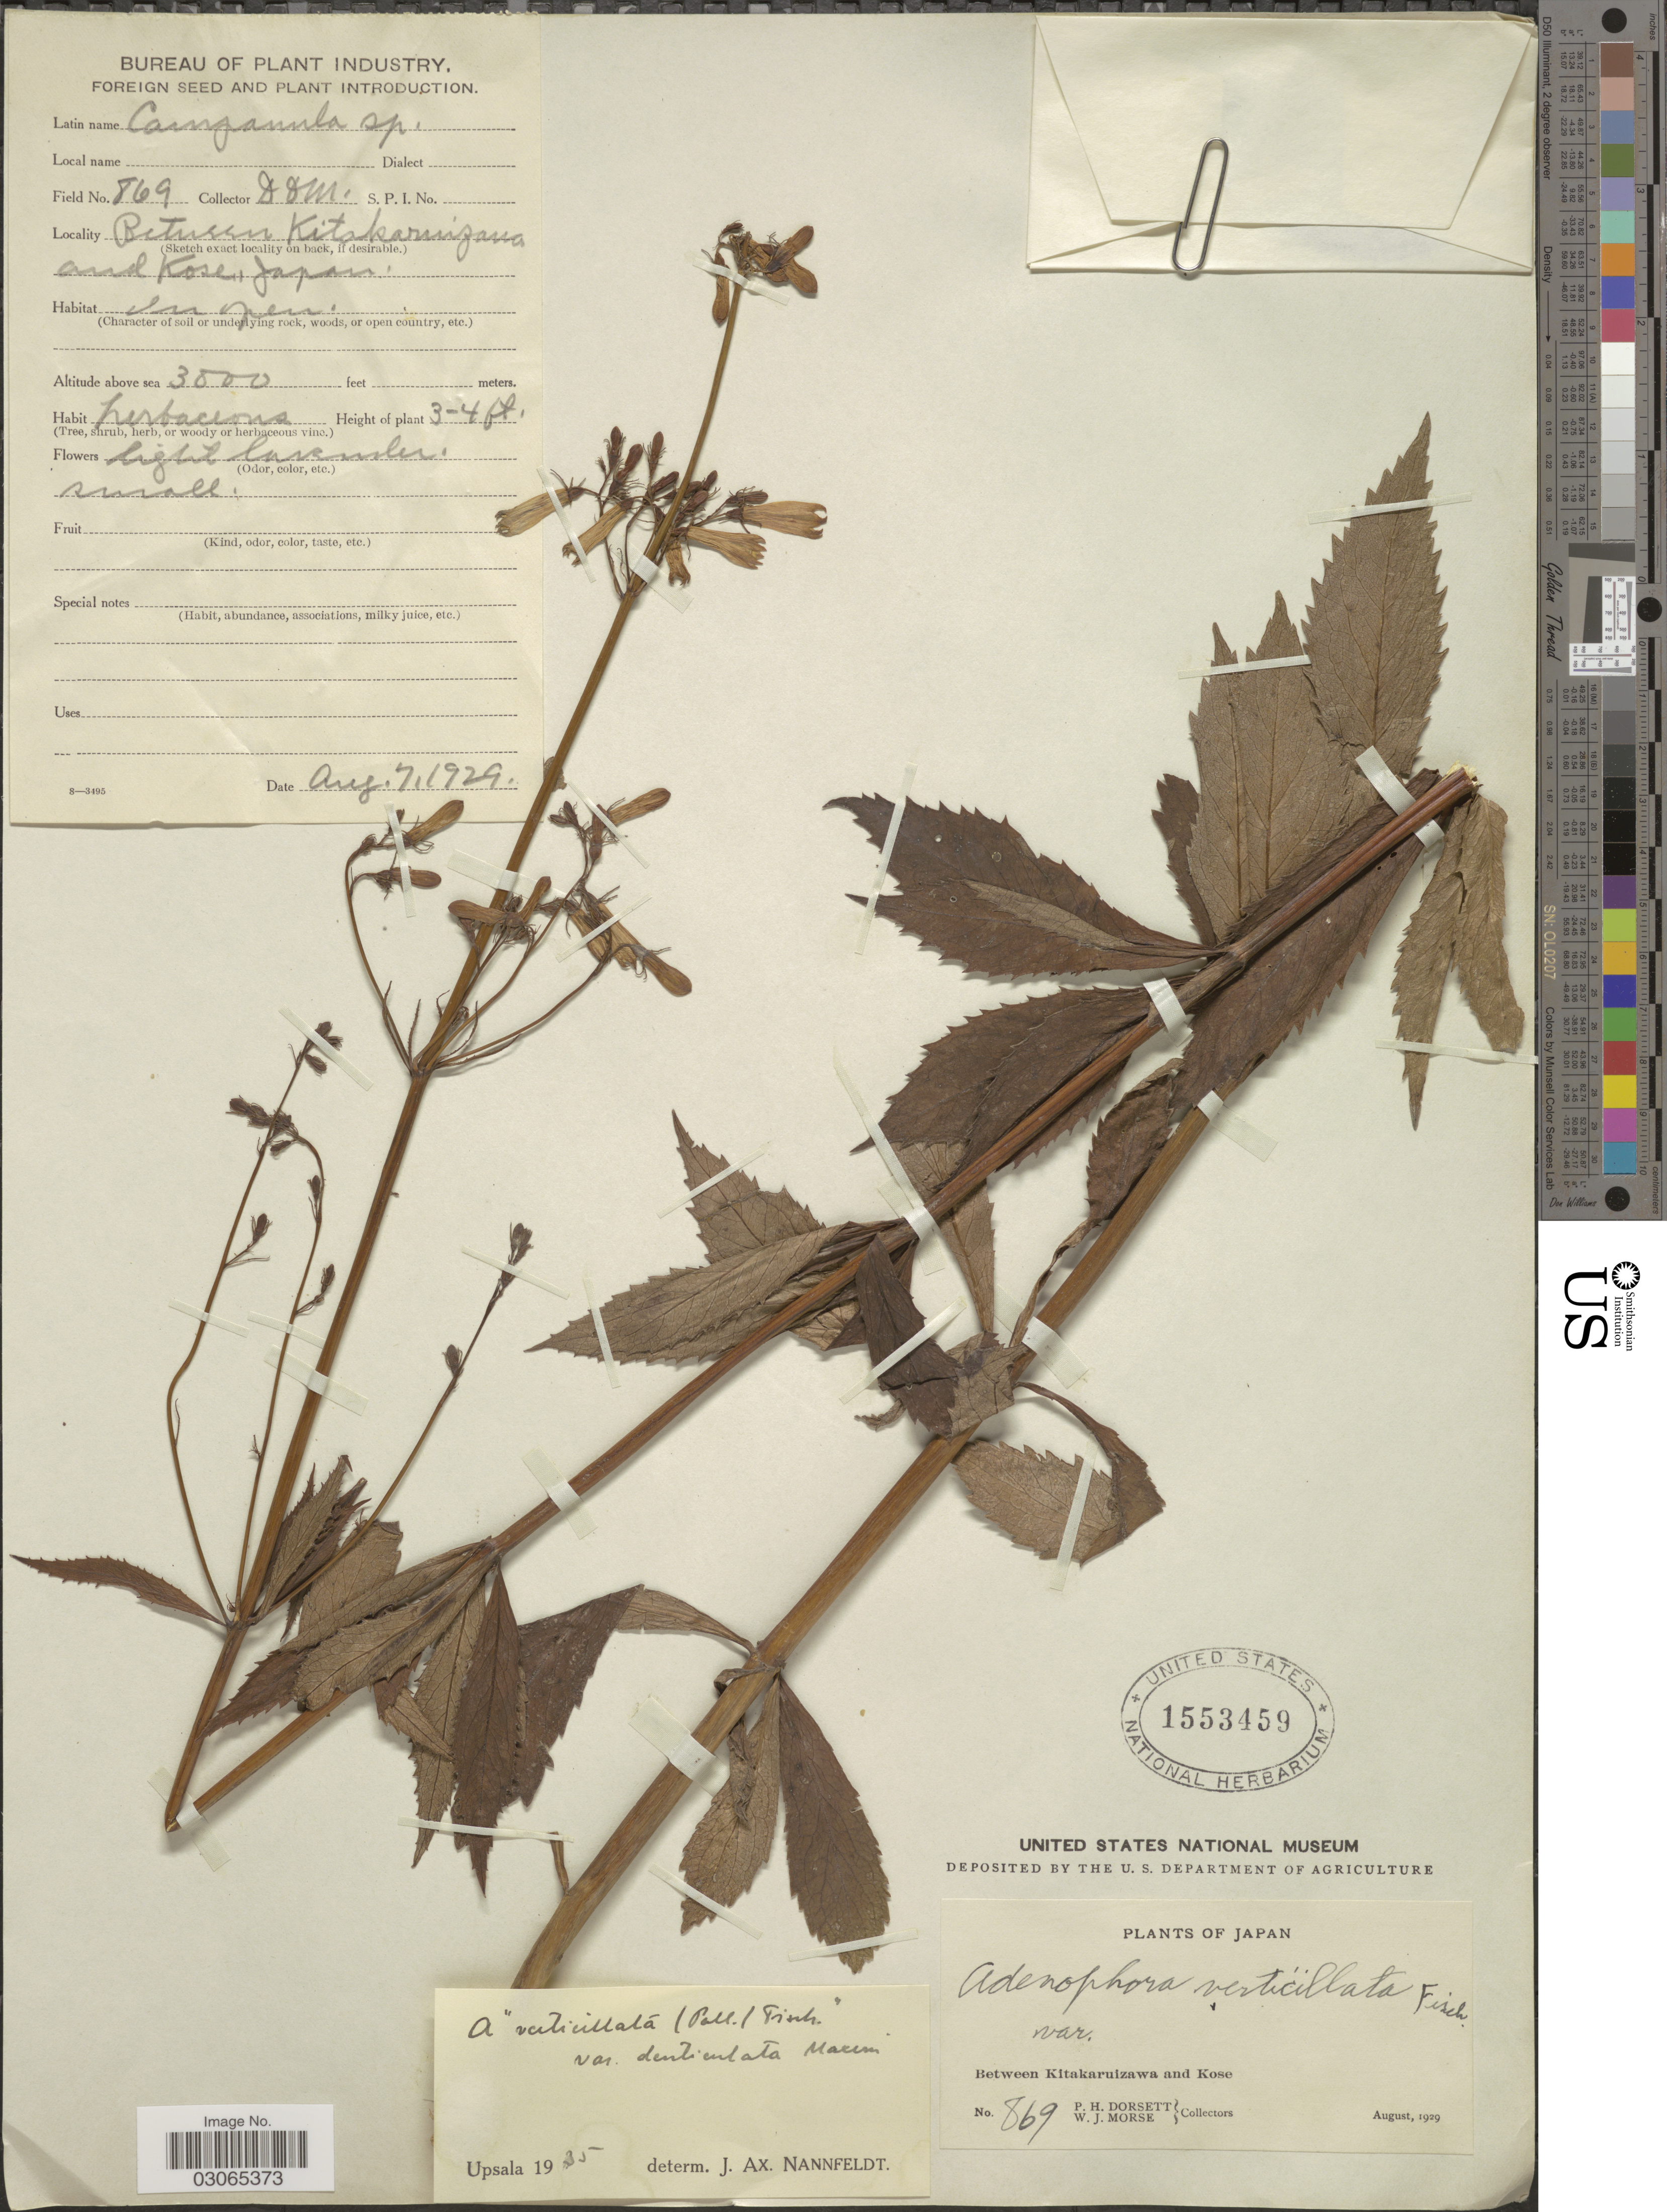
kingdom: Plantae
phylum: Tracheophyta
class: Magnoliopsida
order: Asterales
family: Campanulaceae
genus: Adenophora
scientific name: Adenophora verticillata var. denticulata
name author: Korsh.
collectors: P. H. Dorsett & W. J. Morse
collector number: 869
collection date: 1929-08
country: Japan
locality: Between Kitakaruizawa and Kose.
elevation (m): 914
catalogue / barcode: US 1553459